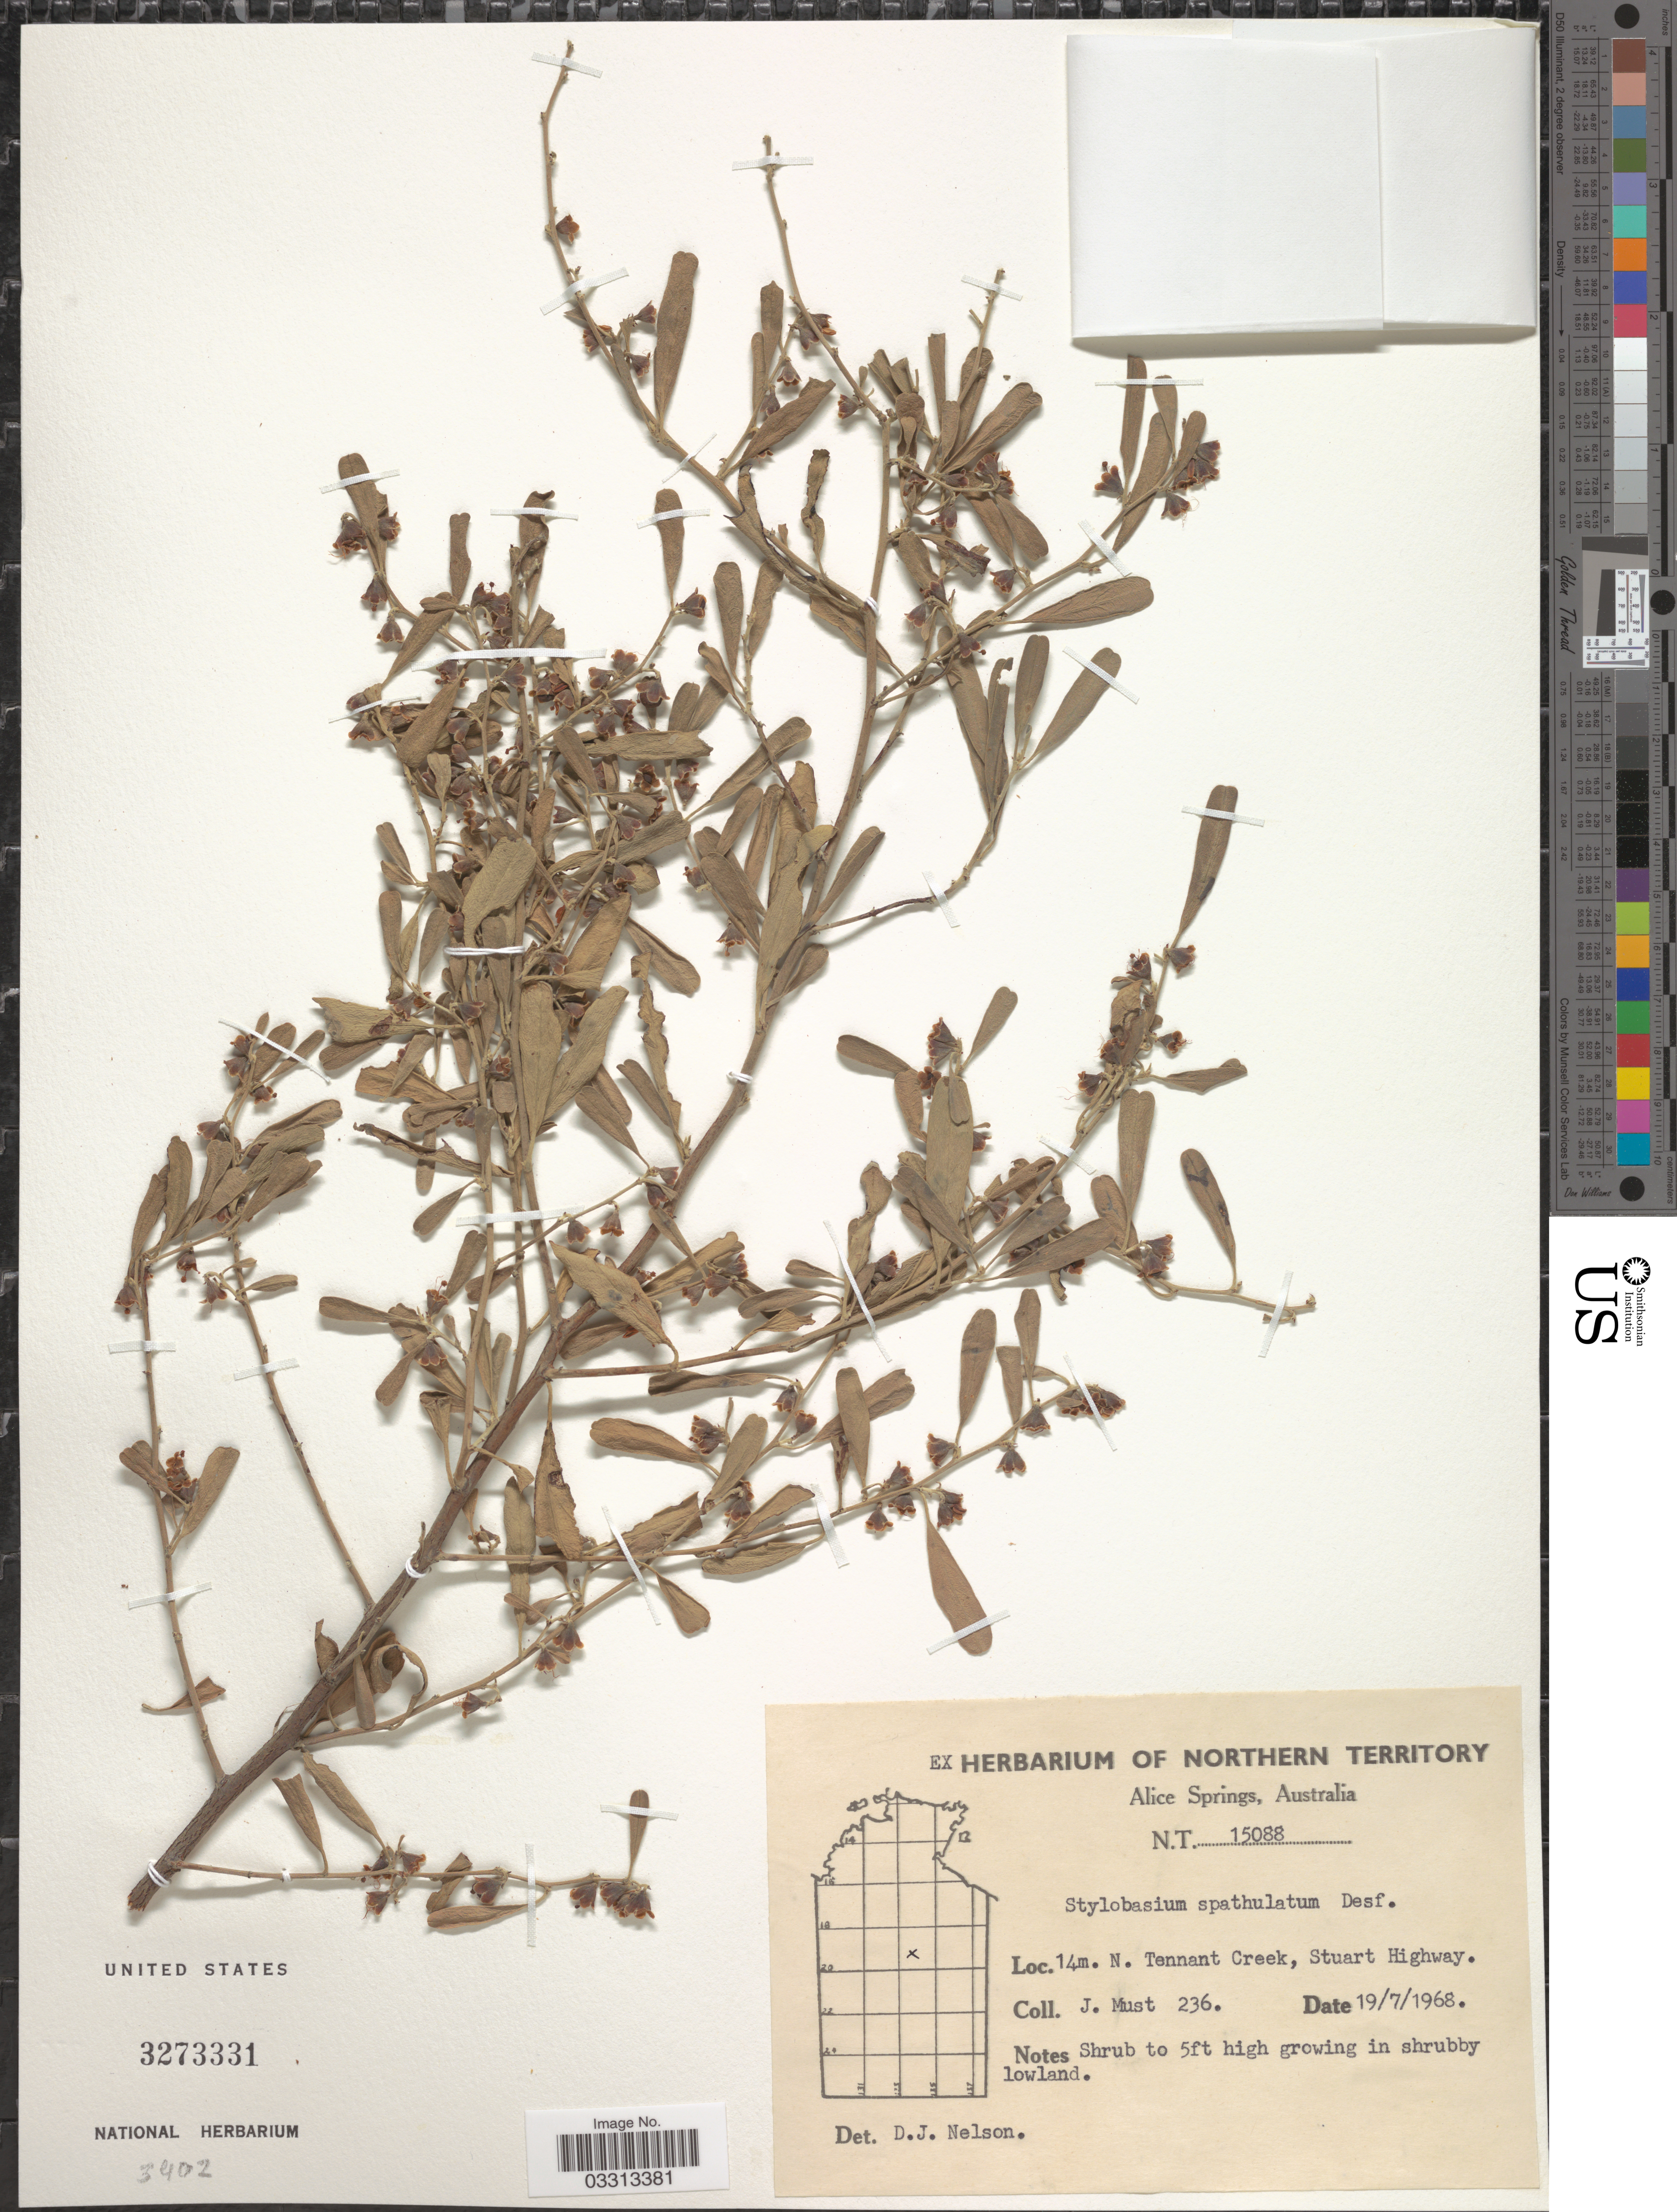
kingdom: Plantae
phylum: Tracheophyta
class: Magnoliopsida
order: Fabales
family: Surianaceae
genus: Stylobasium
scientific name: Stylobasium spathulatum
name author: Desf.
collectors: J. Must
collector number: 236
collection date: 1968-07-19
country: Australia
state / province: Northern Territory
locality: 14 m. N. Tennat Creek, Stuart Highway.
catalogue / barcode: US 3273331